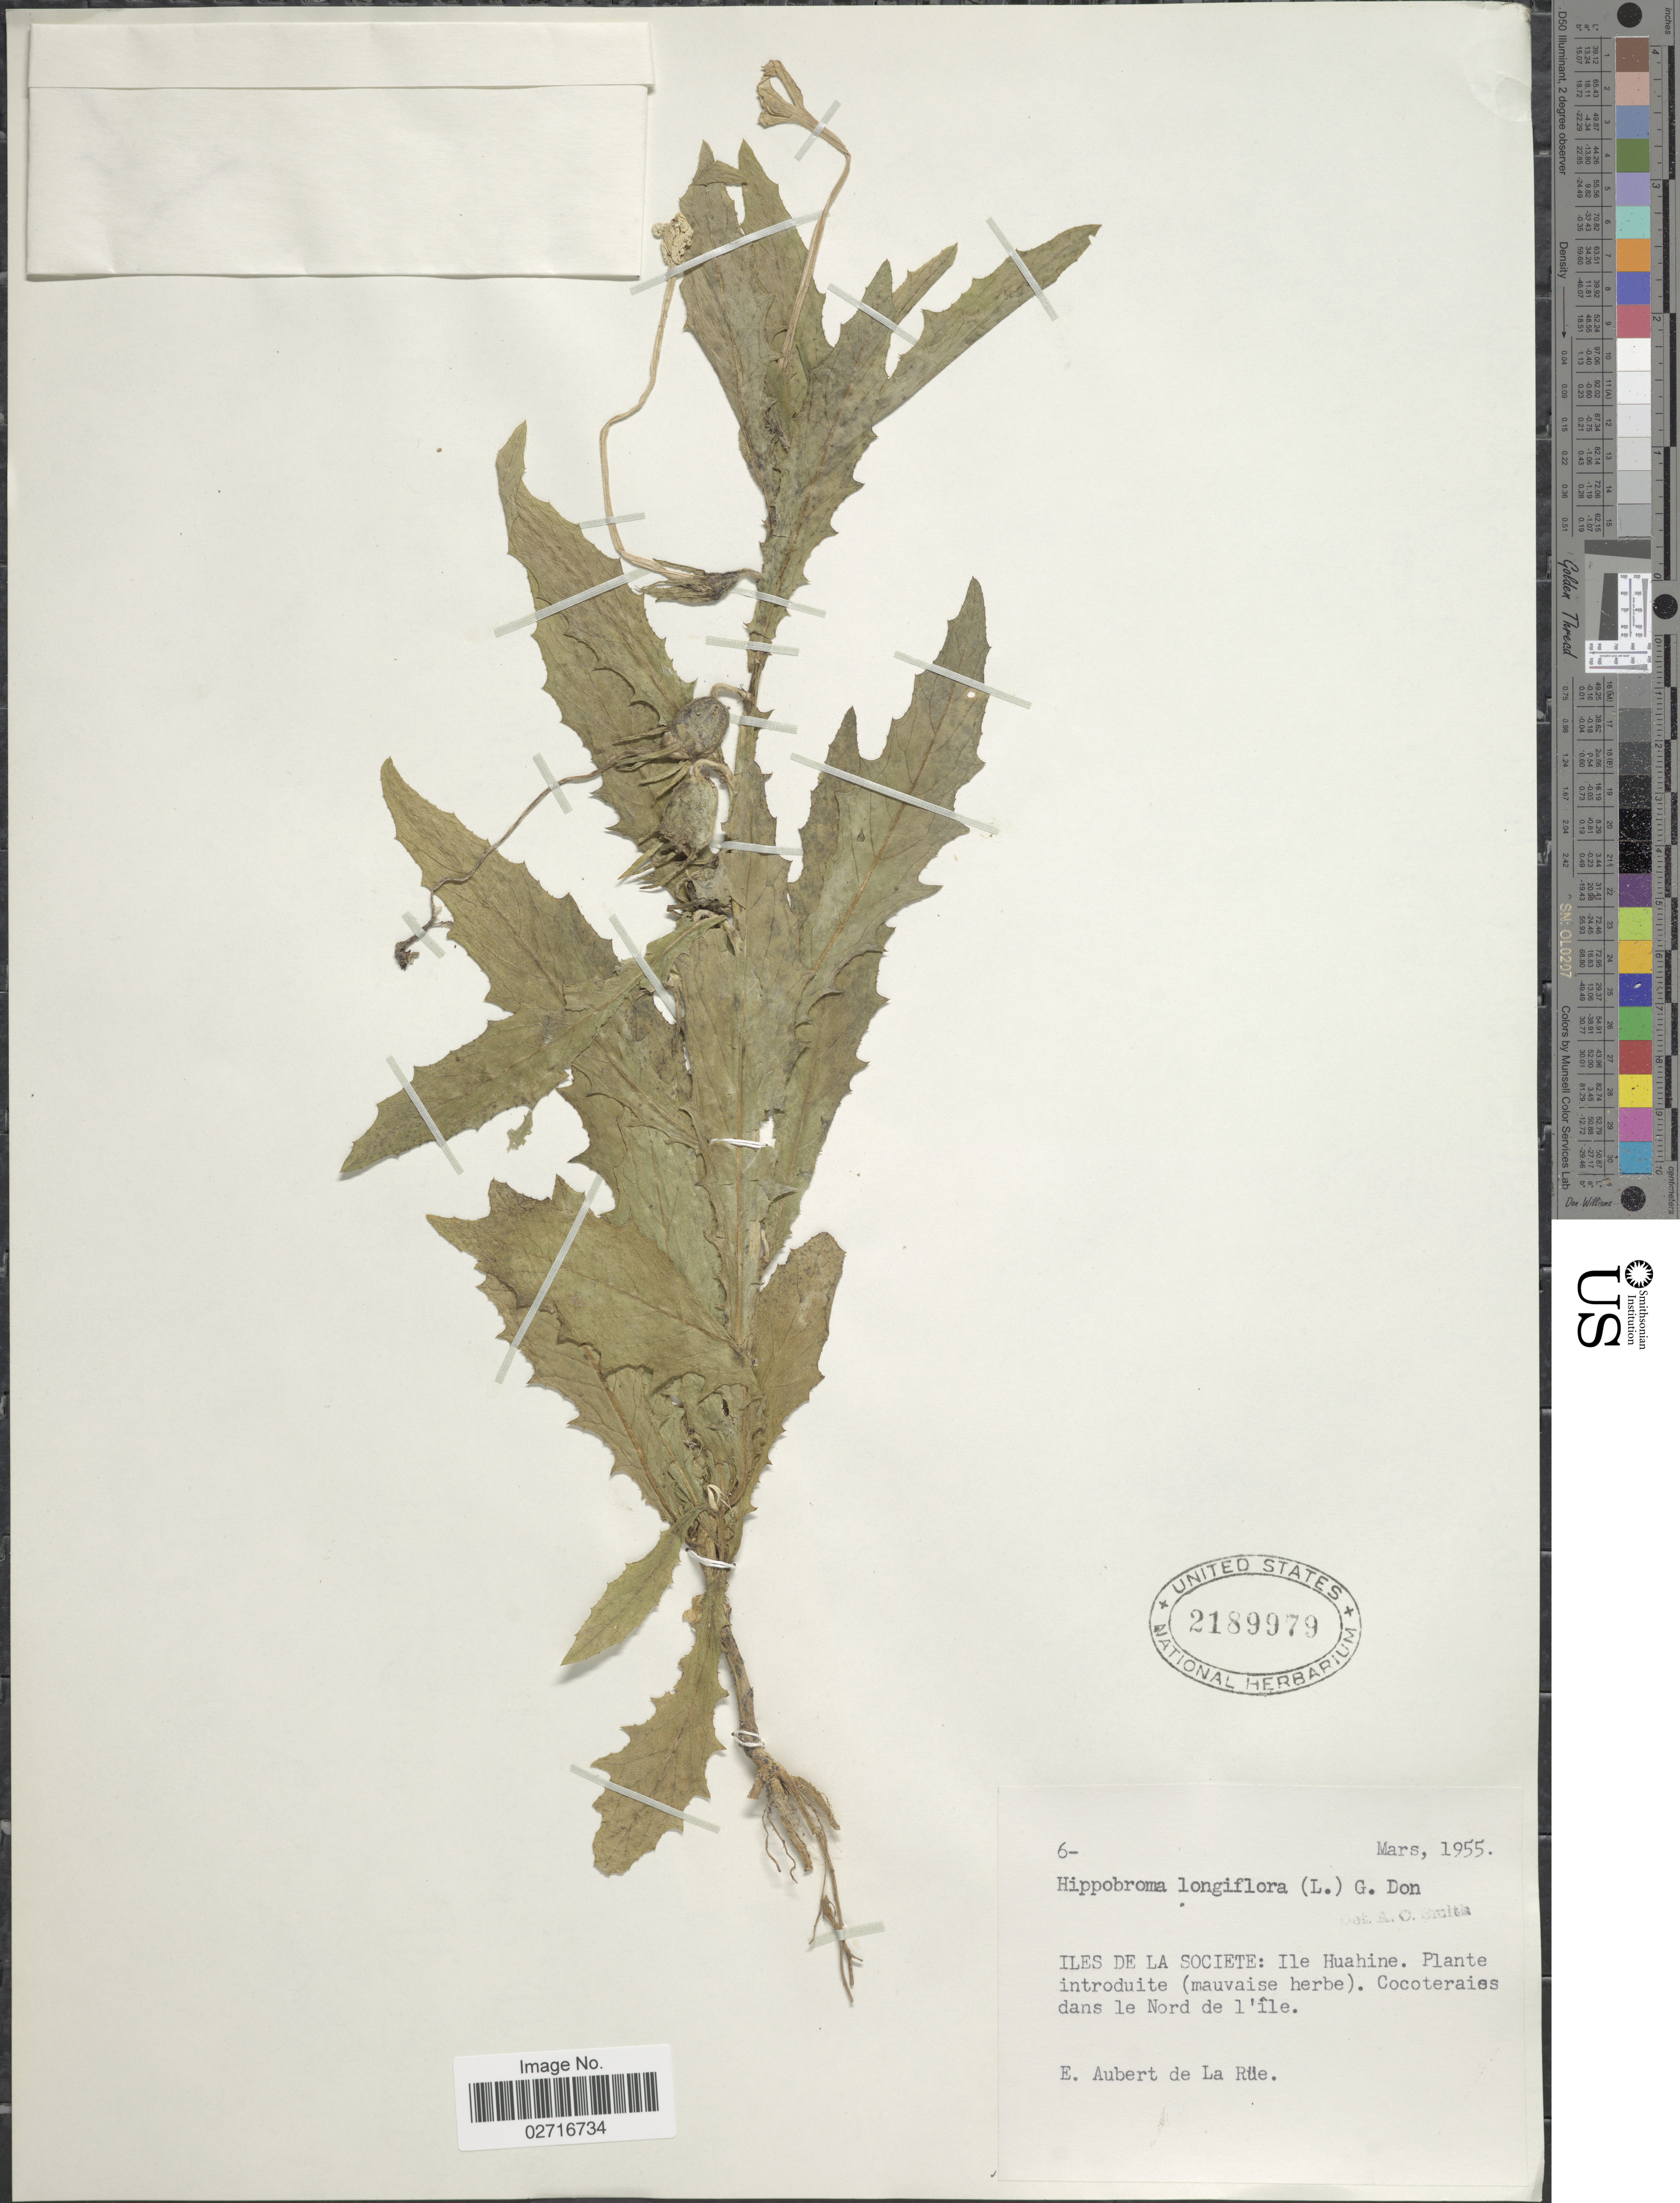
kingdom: Plantae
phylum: Tracheophyta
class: Magnoliopsida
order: Asterales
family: Campanulaceae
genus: Hippobroma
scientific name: Hippobroma longiflora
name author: (L.) G. Don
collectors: E. Aubert de La Rüe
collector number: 6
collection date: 1955-03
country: French Polynesia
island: Huahine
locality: Iles de La Societe: Ile Huahine, Cocoteraies dans le Nord de l'ile.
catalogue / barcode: US 2189979